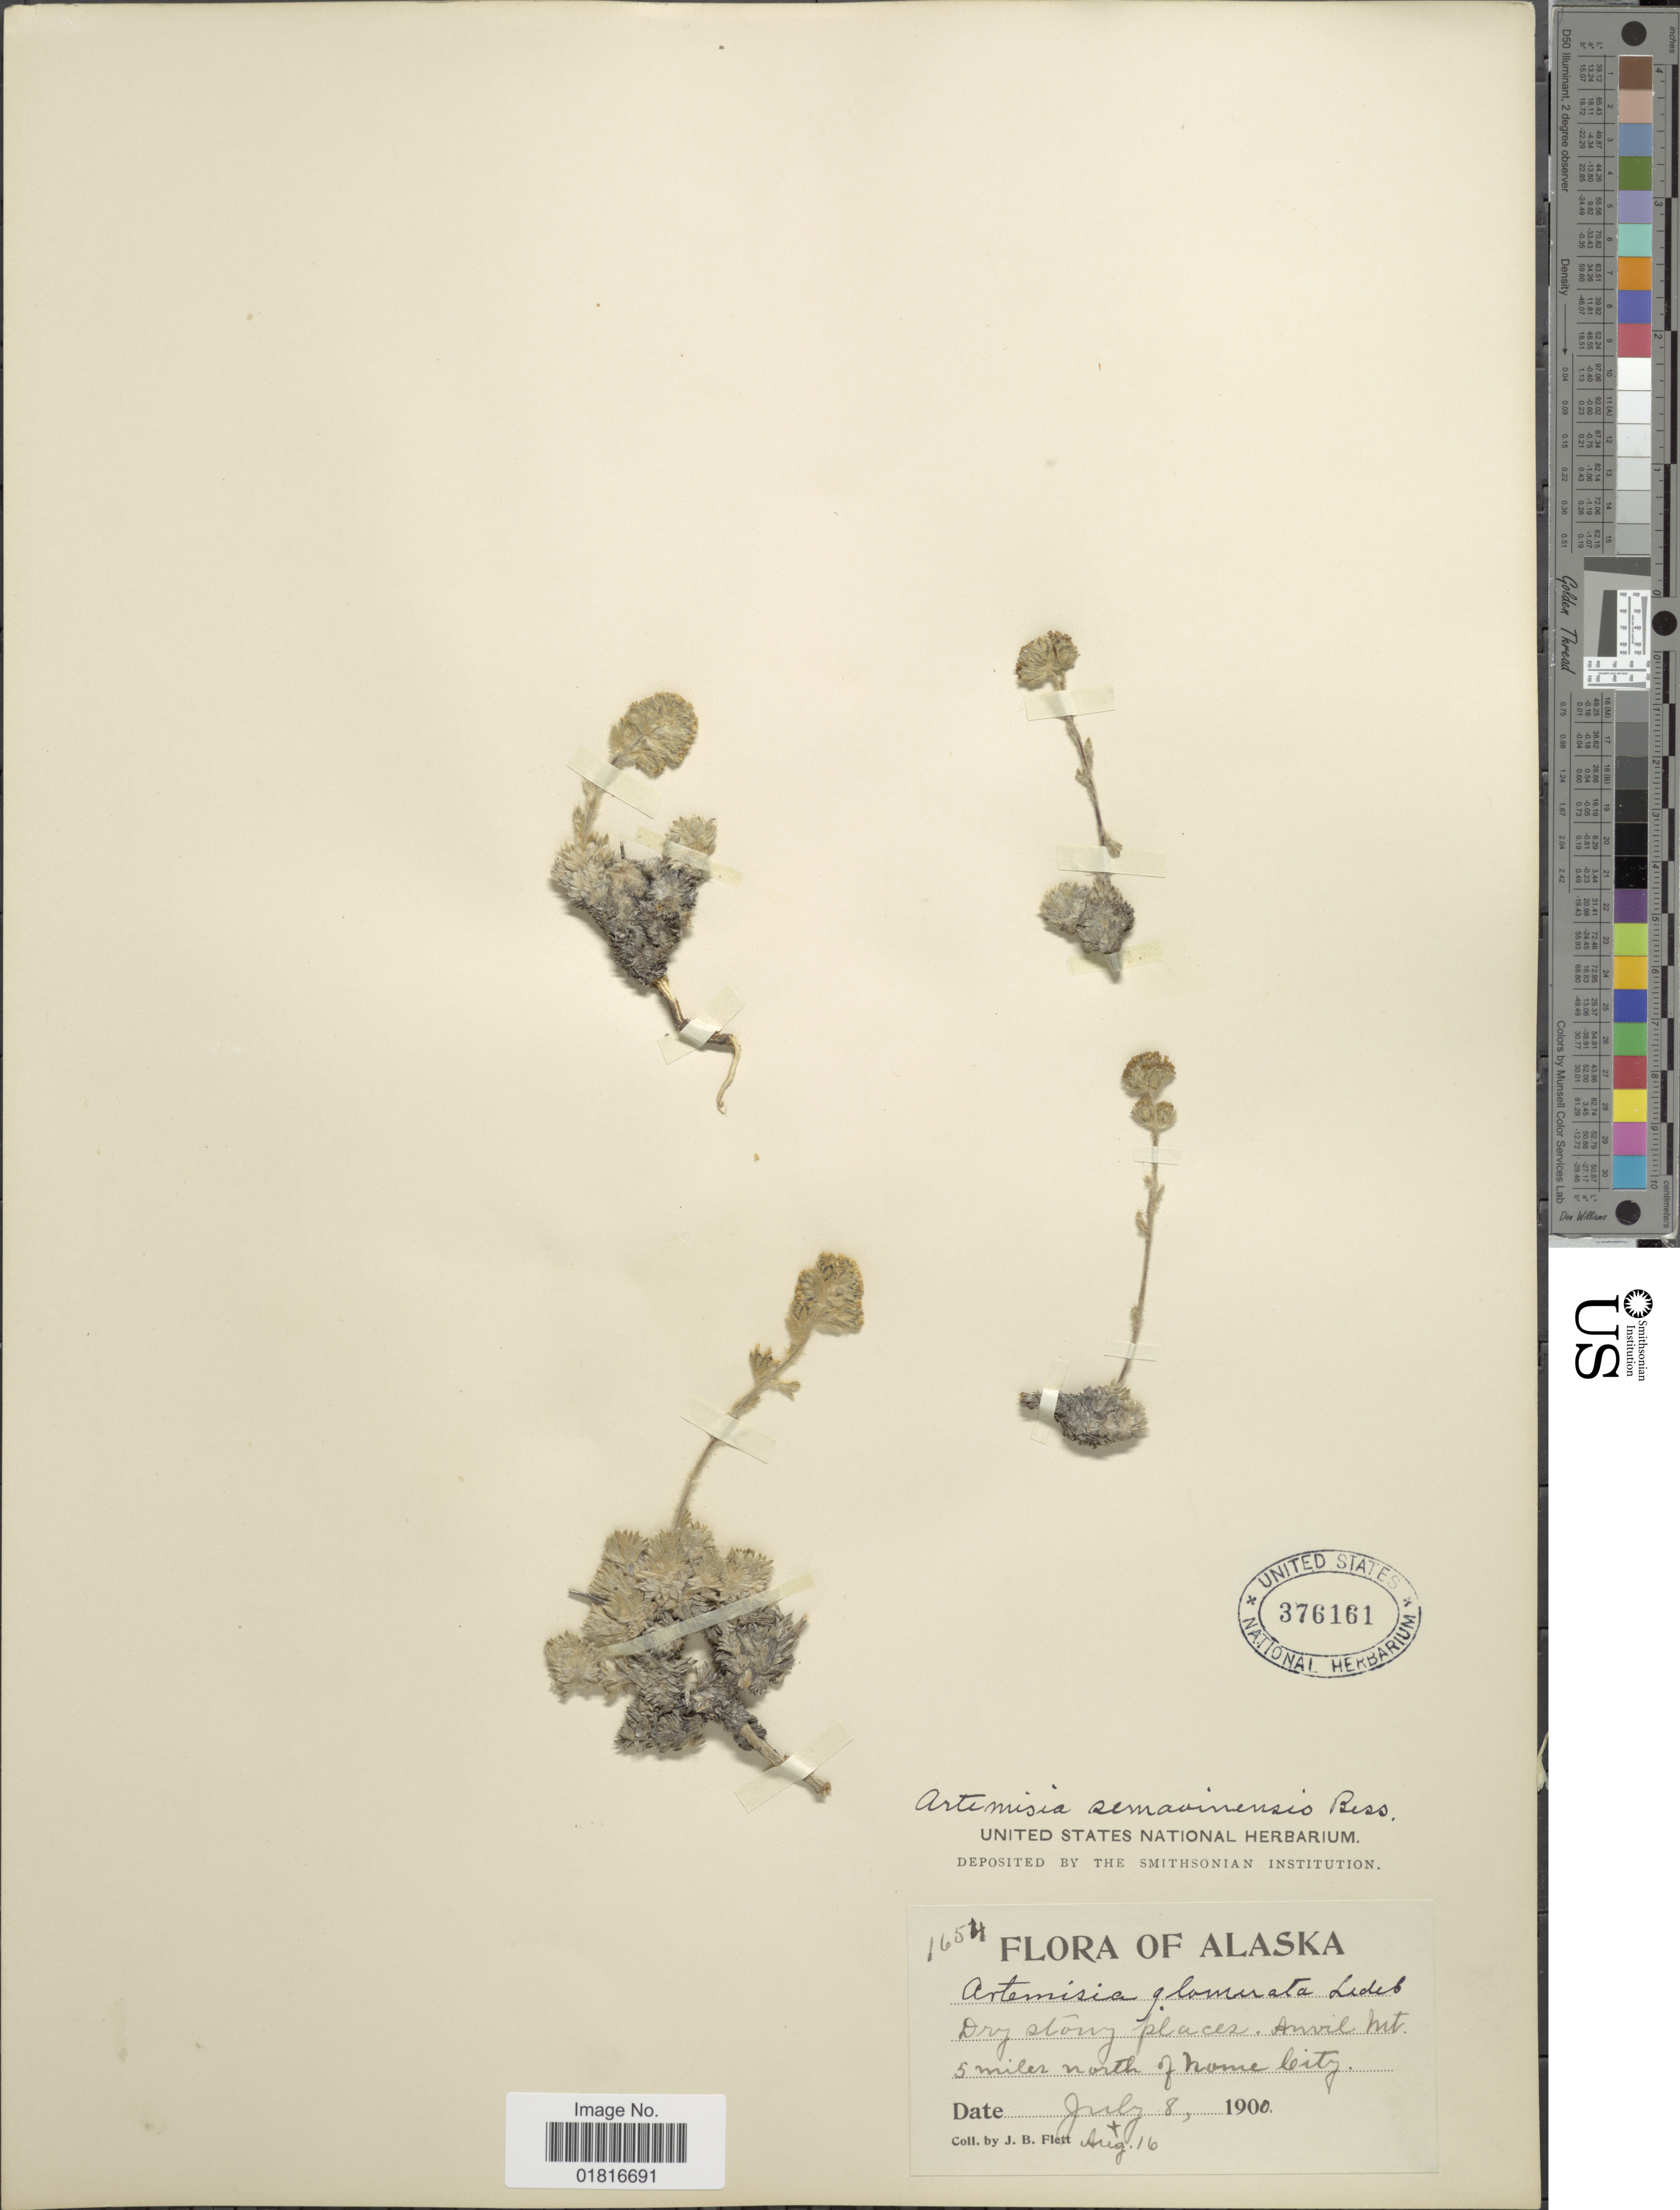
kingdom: Plantae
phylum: Tracheophyta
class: Magnoliopsida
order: Asterales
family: Asteraceae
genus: Artemisia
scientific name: Artemisia senjavinensis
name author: Besser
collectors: J. Flett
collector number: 1654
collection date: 1900-07-08/1900-08-16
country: United States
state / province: Alaska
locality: Dry stony places, Anivl Mt 5 miles north of Nome City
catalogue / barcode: US 376161